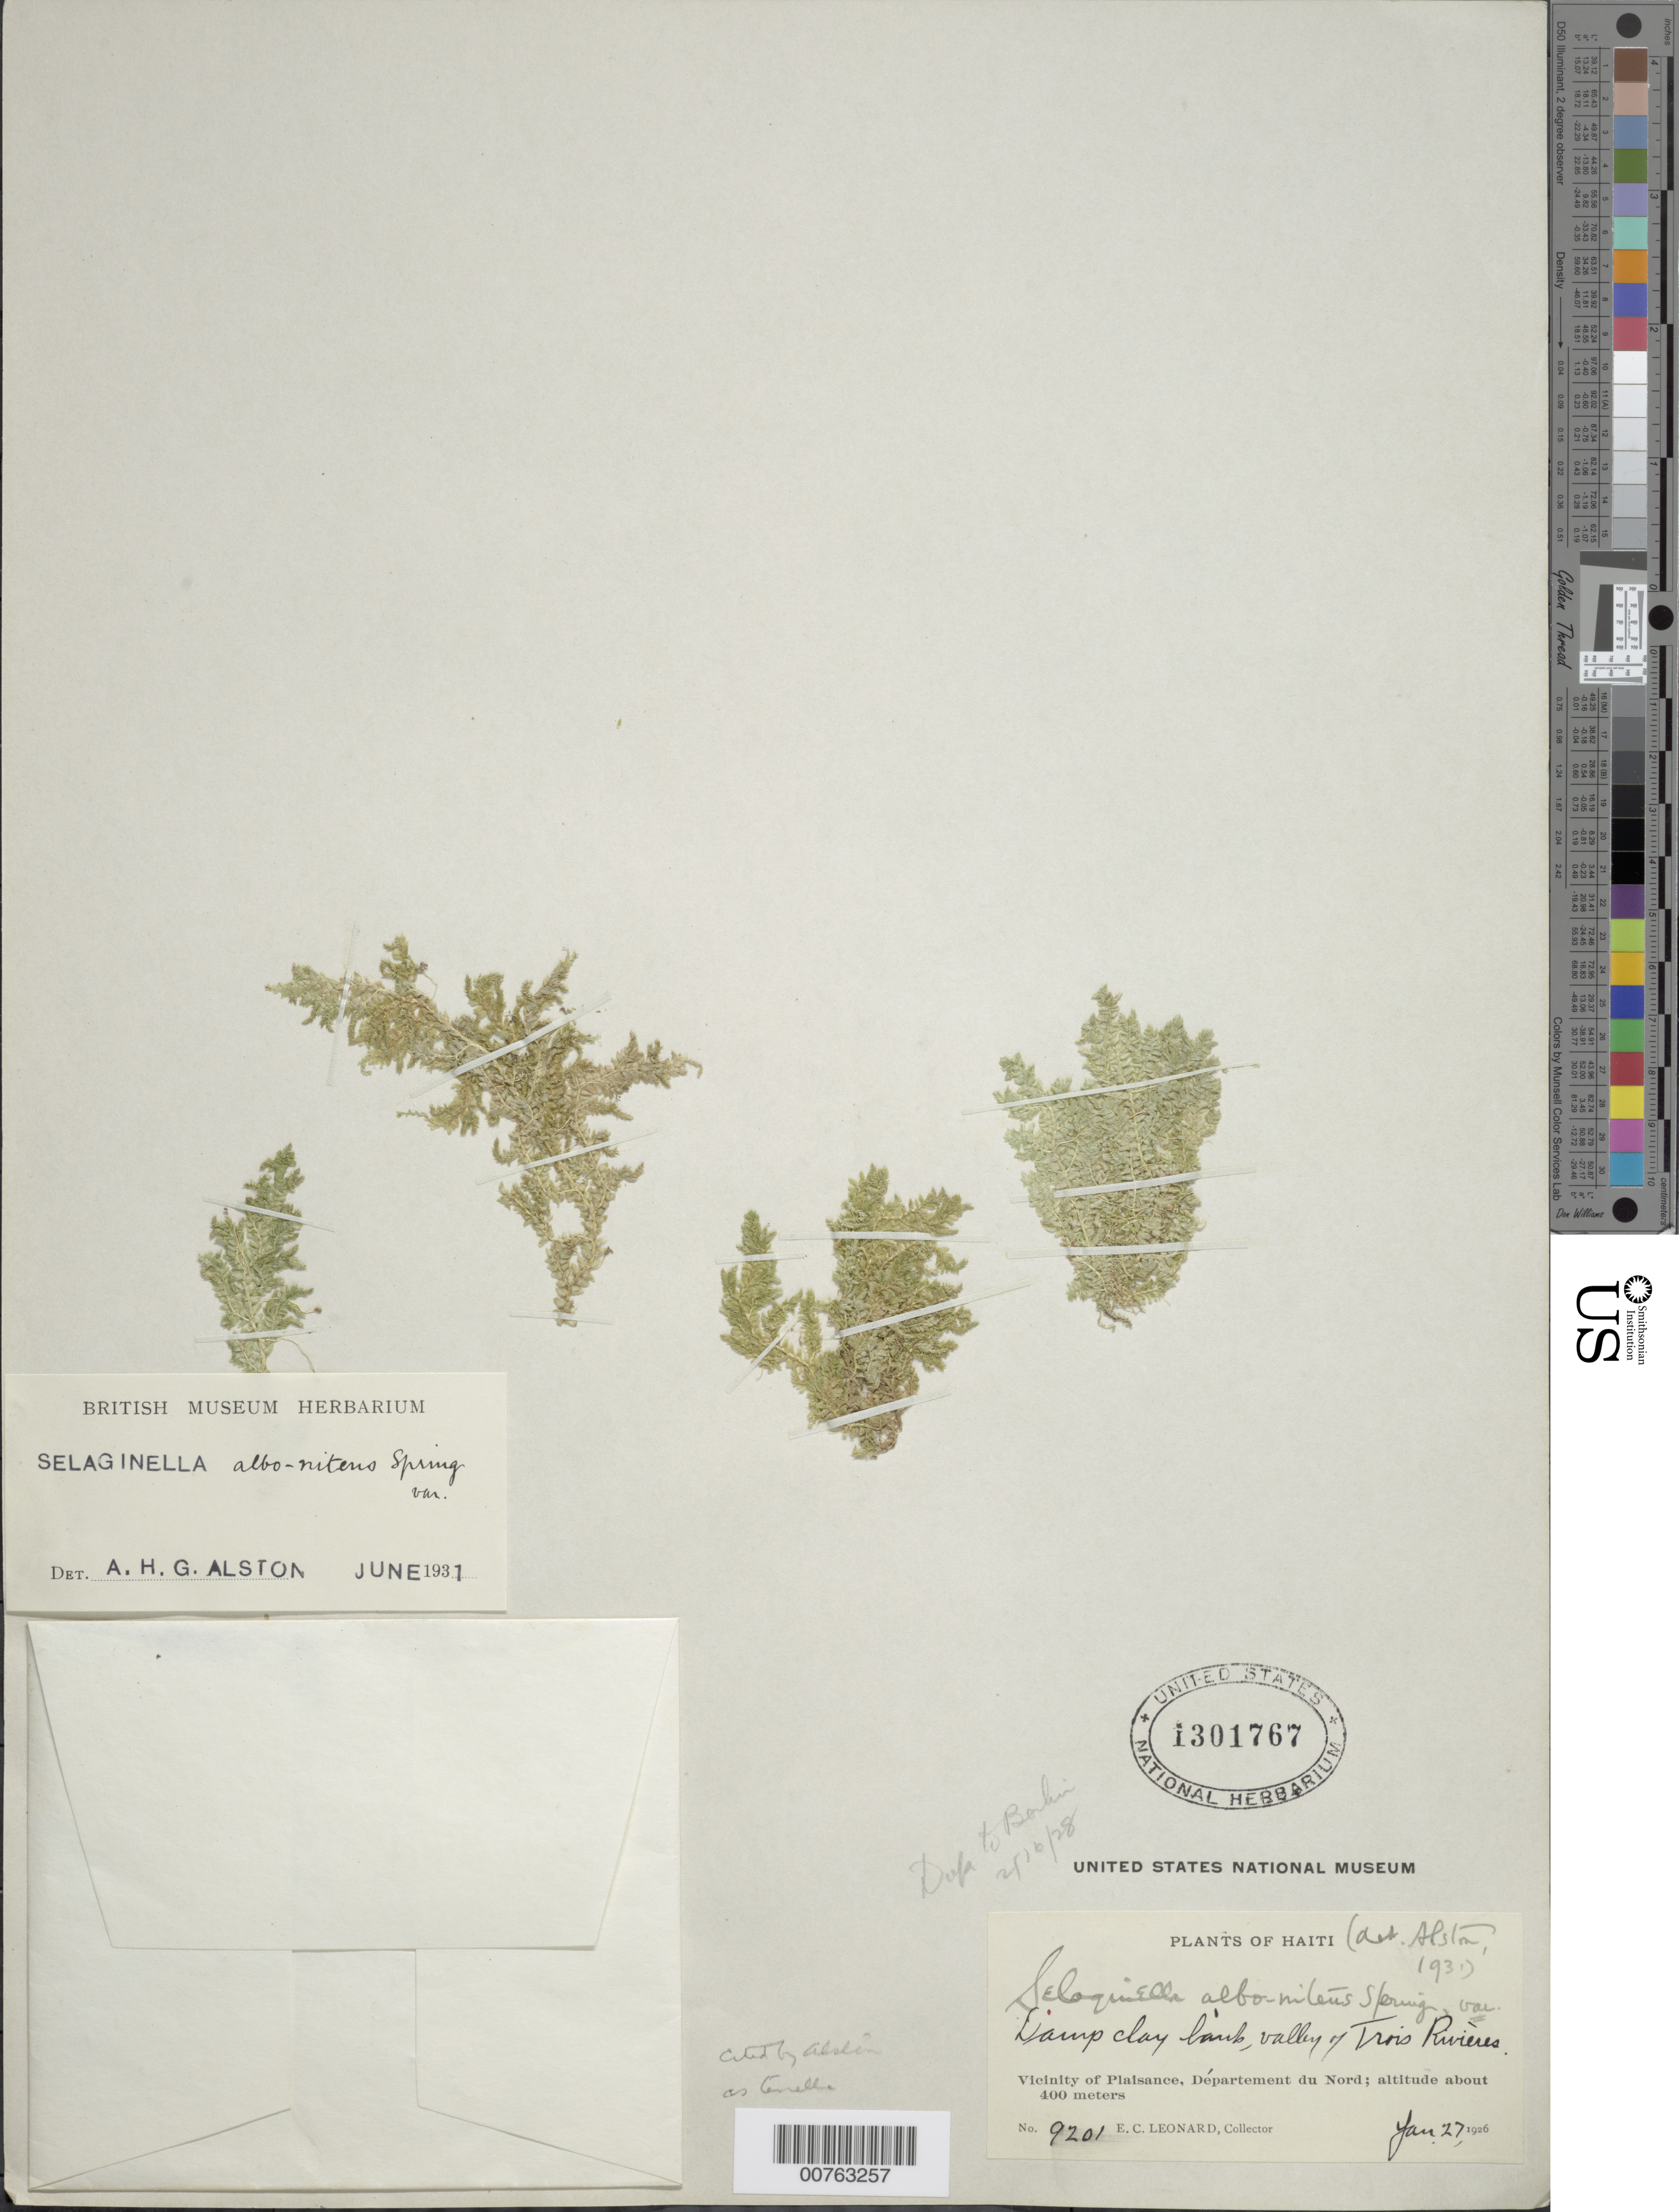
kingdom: Plantae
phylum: Tracheophyta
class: Lycopodiopsida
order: Selaginellales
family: Selaginellaceae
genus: Selaginella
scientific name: Selaginella tenella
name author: (P. Beauv.) Spring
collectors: E. C. Leonard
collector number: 9201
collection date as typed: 27 Jan 1926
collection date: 1926-01-27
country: Haiti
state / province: Nord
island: Hispaniola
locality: Vicinity of Plaisance, Departement du Nord, valley of Trois Rivieres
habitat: Damp clay banks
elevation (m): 400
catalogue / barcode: US 1301767